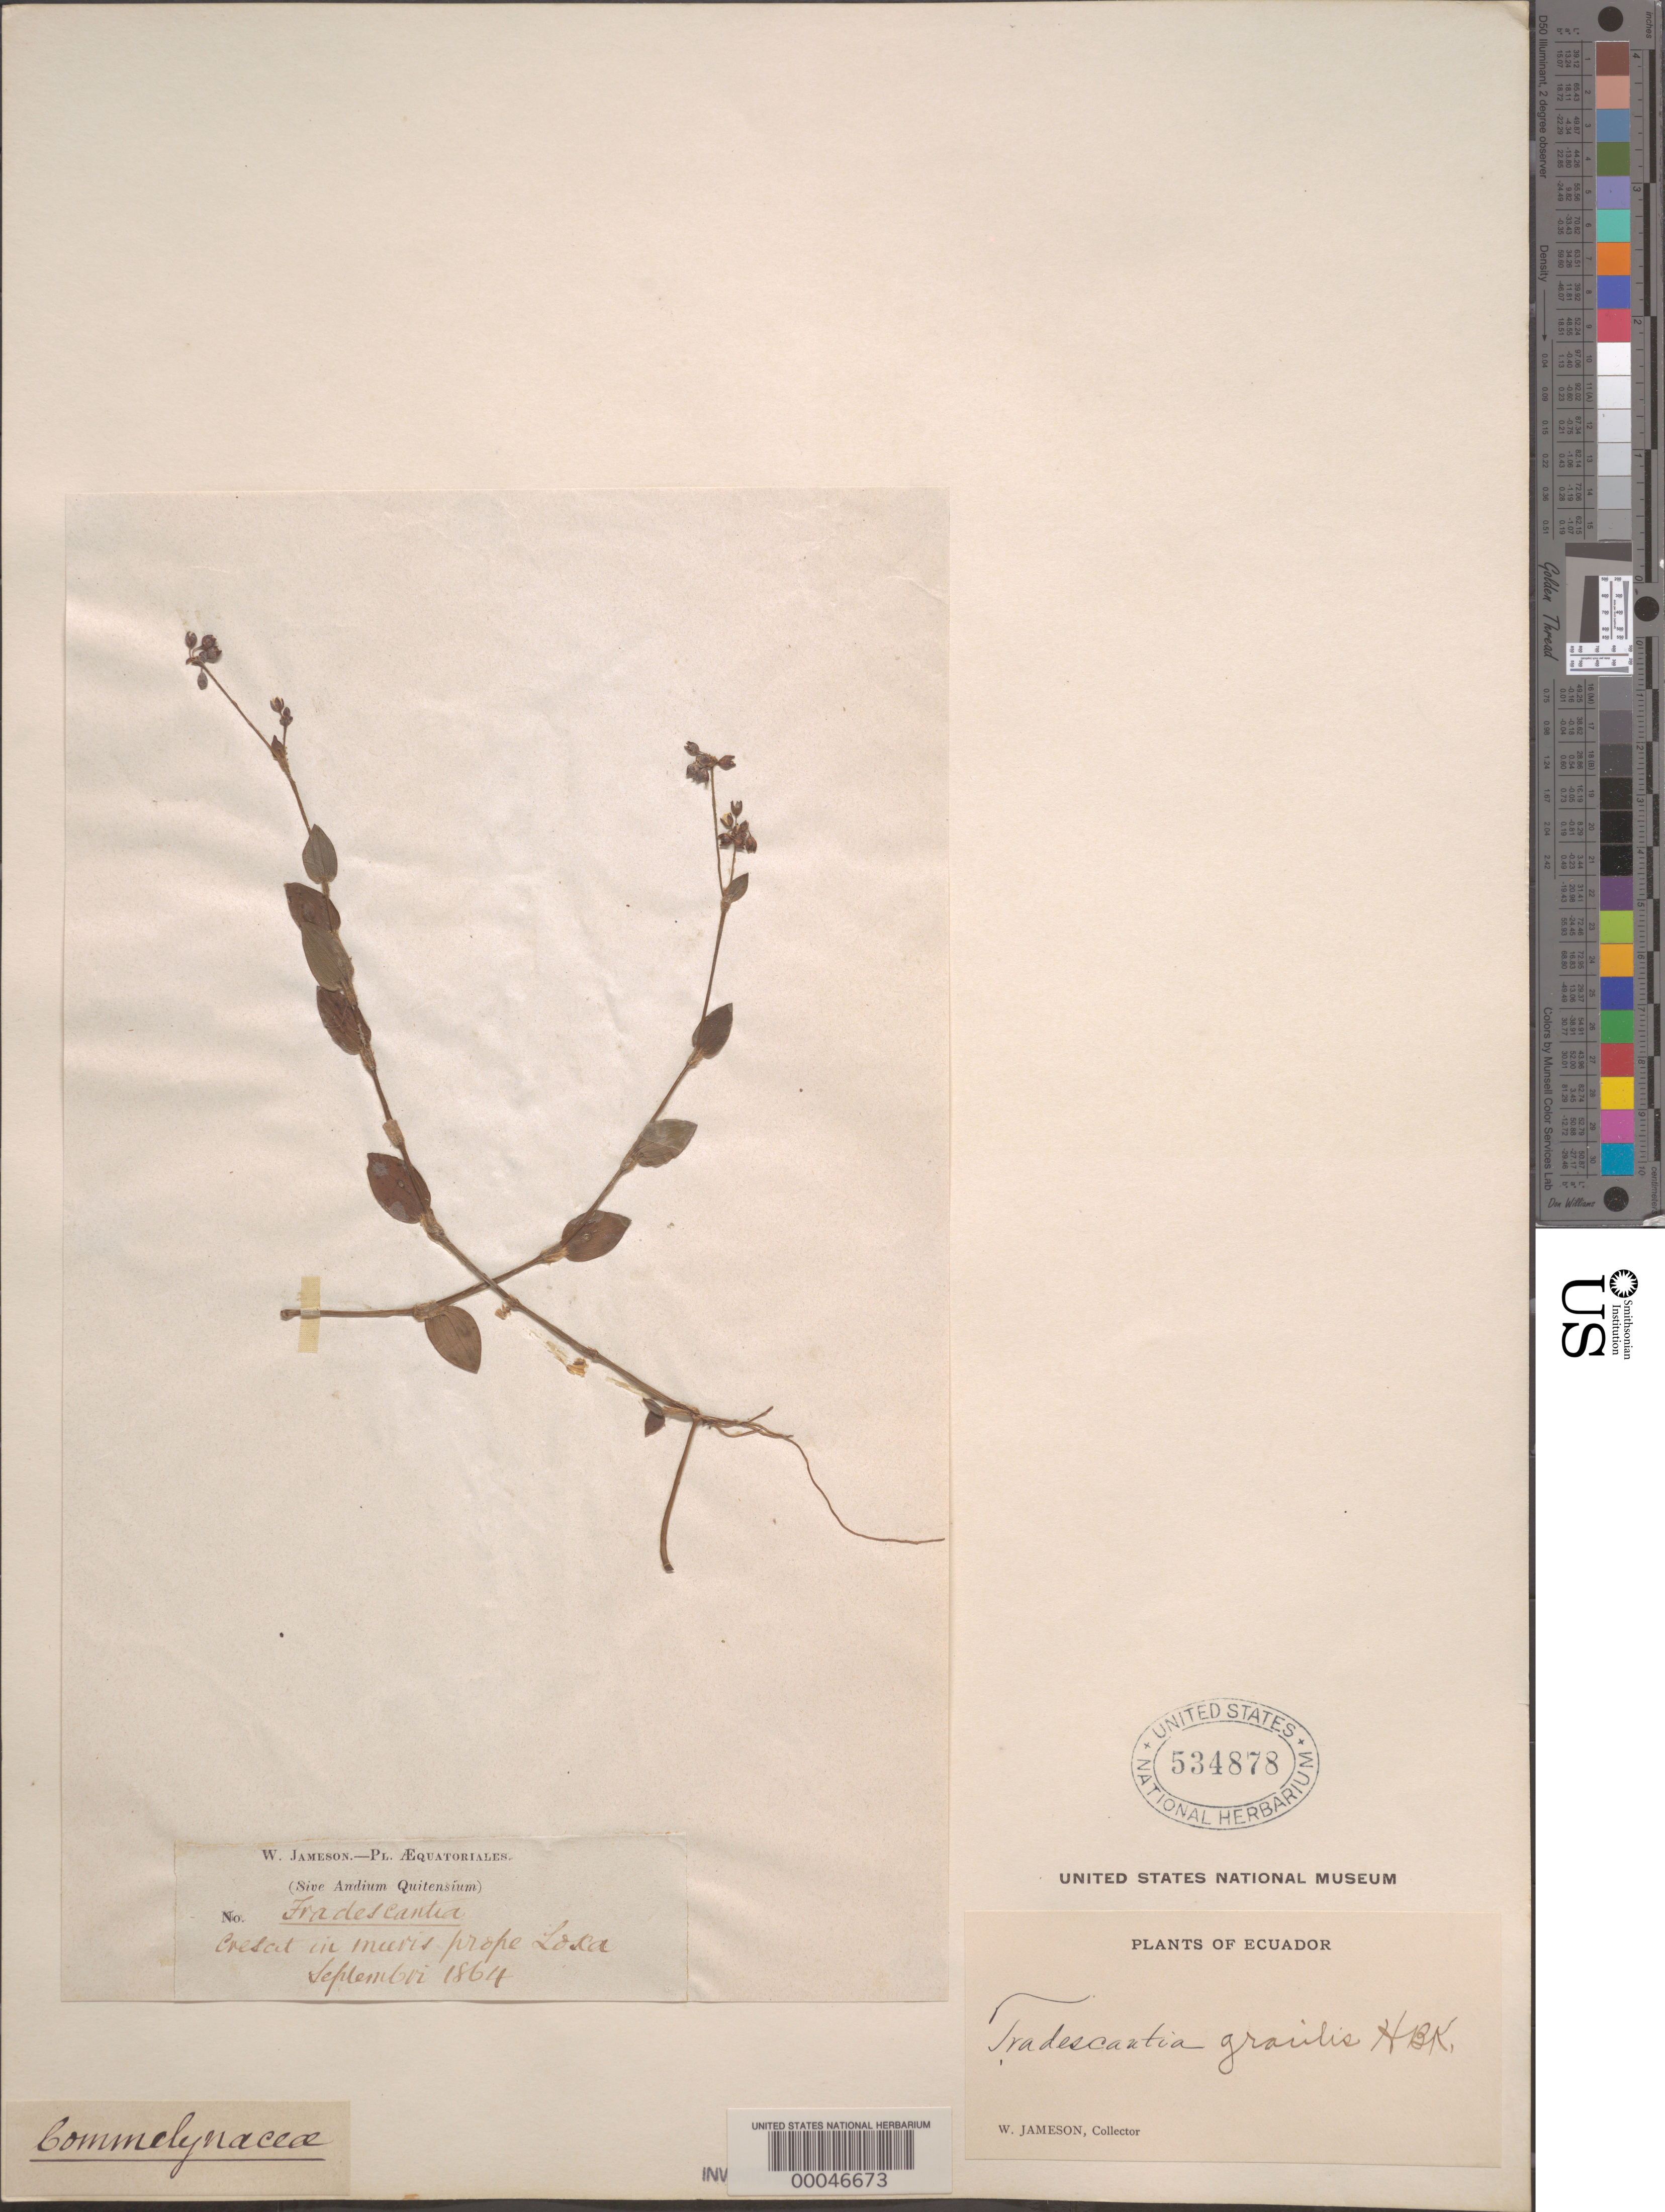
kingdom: Plantae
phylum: Tracheophyta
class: Liliopsida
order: Commelinales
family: Commelinaceae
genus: Callisia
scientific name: Callisia gracilis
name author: (Kunth) D.R. Hunt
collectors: W. Jameson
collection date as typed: Sep 1864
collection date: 1864-09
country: Ecuador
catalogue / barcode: US 534878